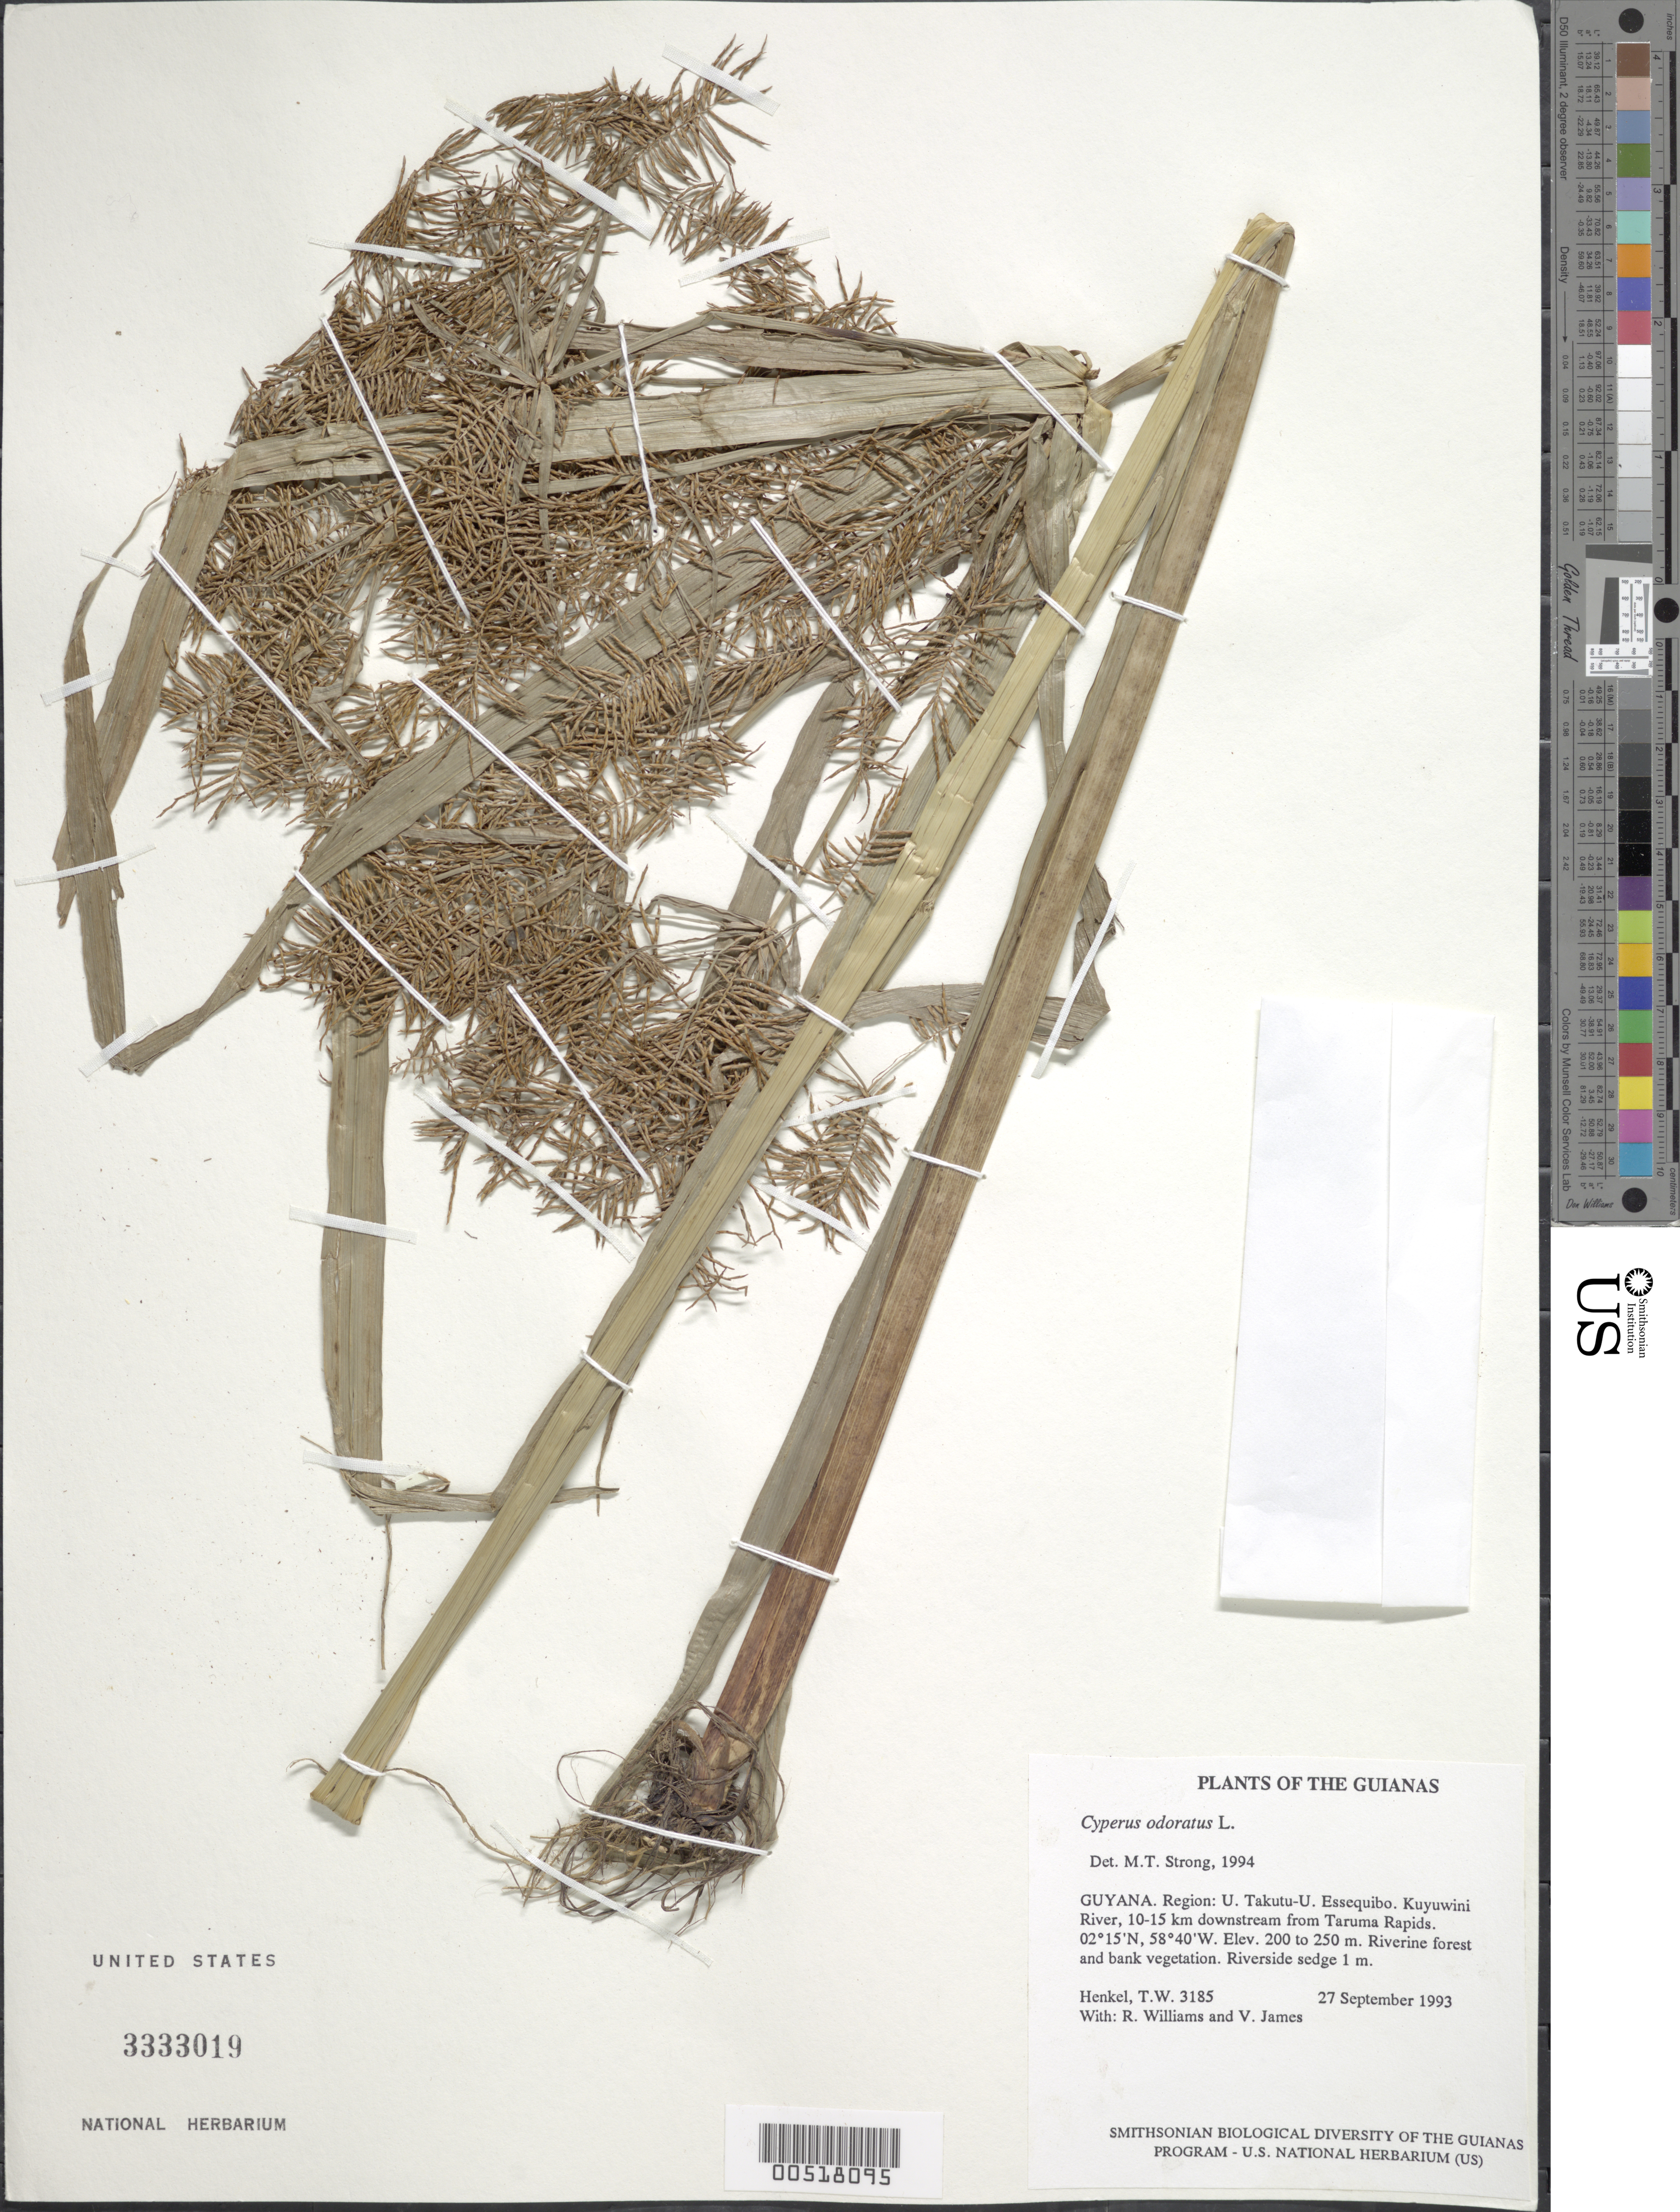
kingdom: Plantae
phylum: Tracheophyta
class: Liliopsida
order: Poales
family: Cyperaceae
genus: Cyperus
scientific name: Cyperus odoratus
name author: L.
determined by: Strong, M. T., (US), Smithsonian Institution - National Museum of Natural History (UNITED STATES)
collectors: T. Henkel, R. Williams & V. James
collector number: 3185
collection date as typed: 27 September 1993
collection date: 1993-09-27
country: Guyana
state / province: U. Takutu-U. Essequibo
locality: Kuyuwini River, 10-15 km downstream from Taruma Rapids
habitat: Riverine forest and bank vegetation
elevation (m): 200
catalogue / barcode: US 3333019